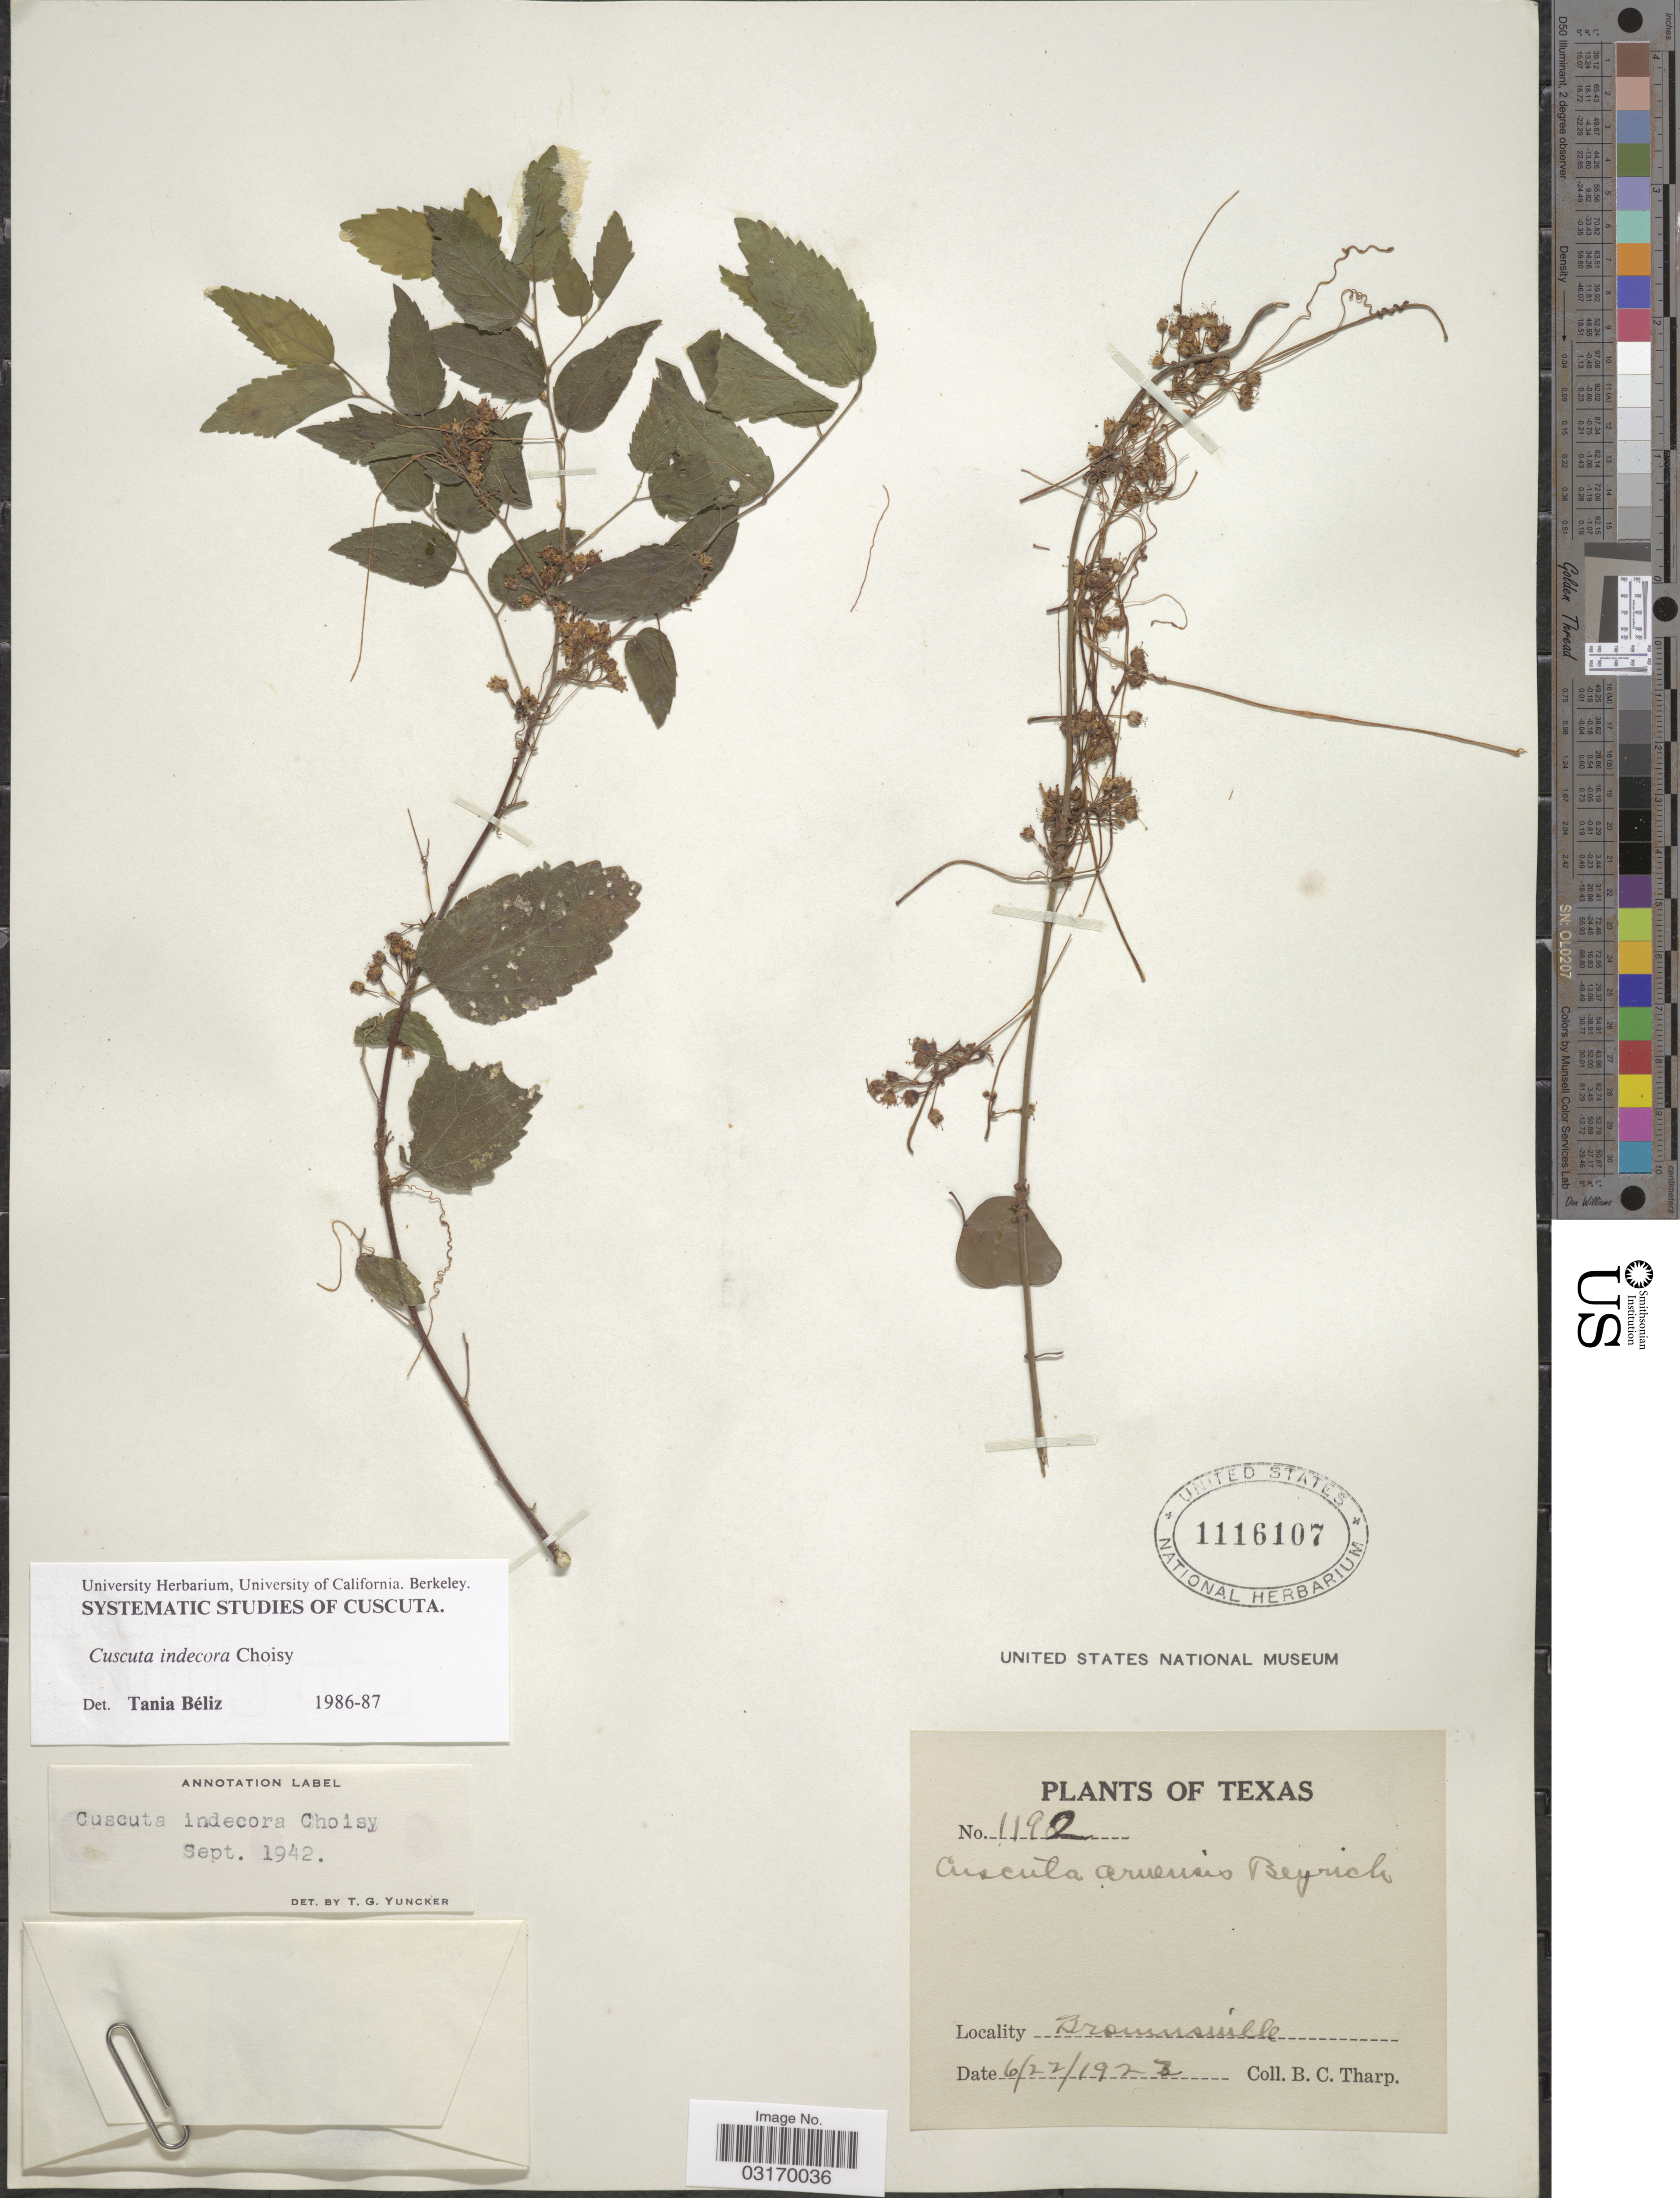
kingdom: Plantae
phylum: Tracheophyta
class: Magnoliopsida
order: Solanales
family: Convolvulaceae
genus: Cuscuta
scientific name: Cuscuta indecora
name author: Choisy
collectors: B. C. Tharp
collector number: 1192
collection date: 1922-06-22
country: United States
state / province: Texas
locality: Brownsville.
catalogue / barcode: US 1116107